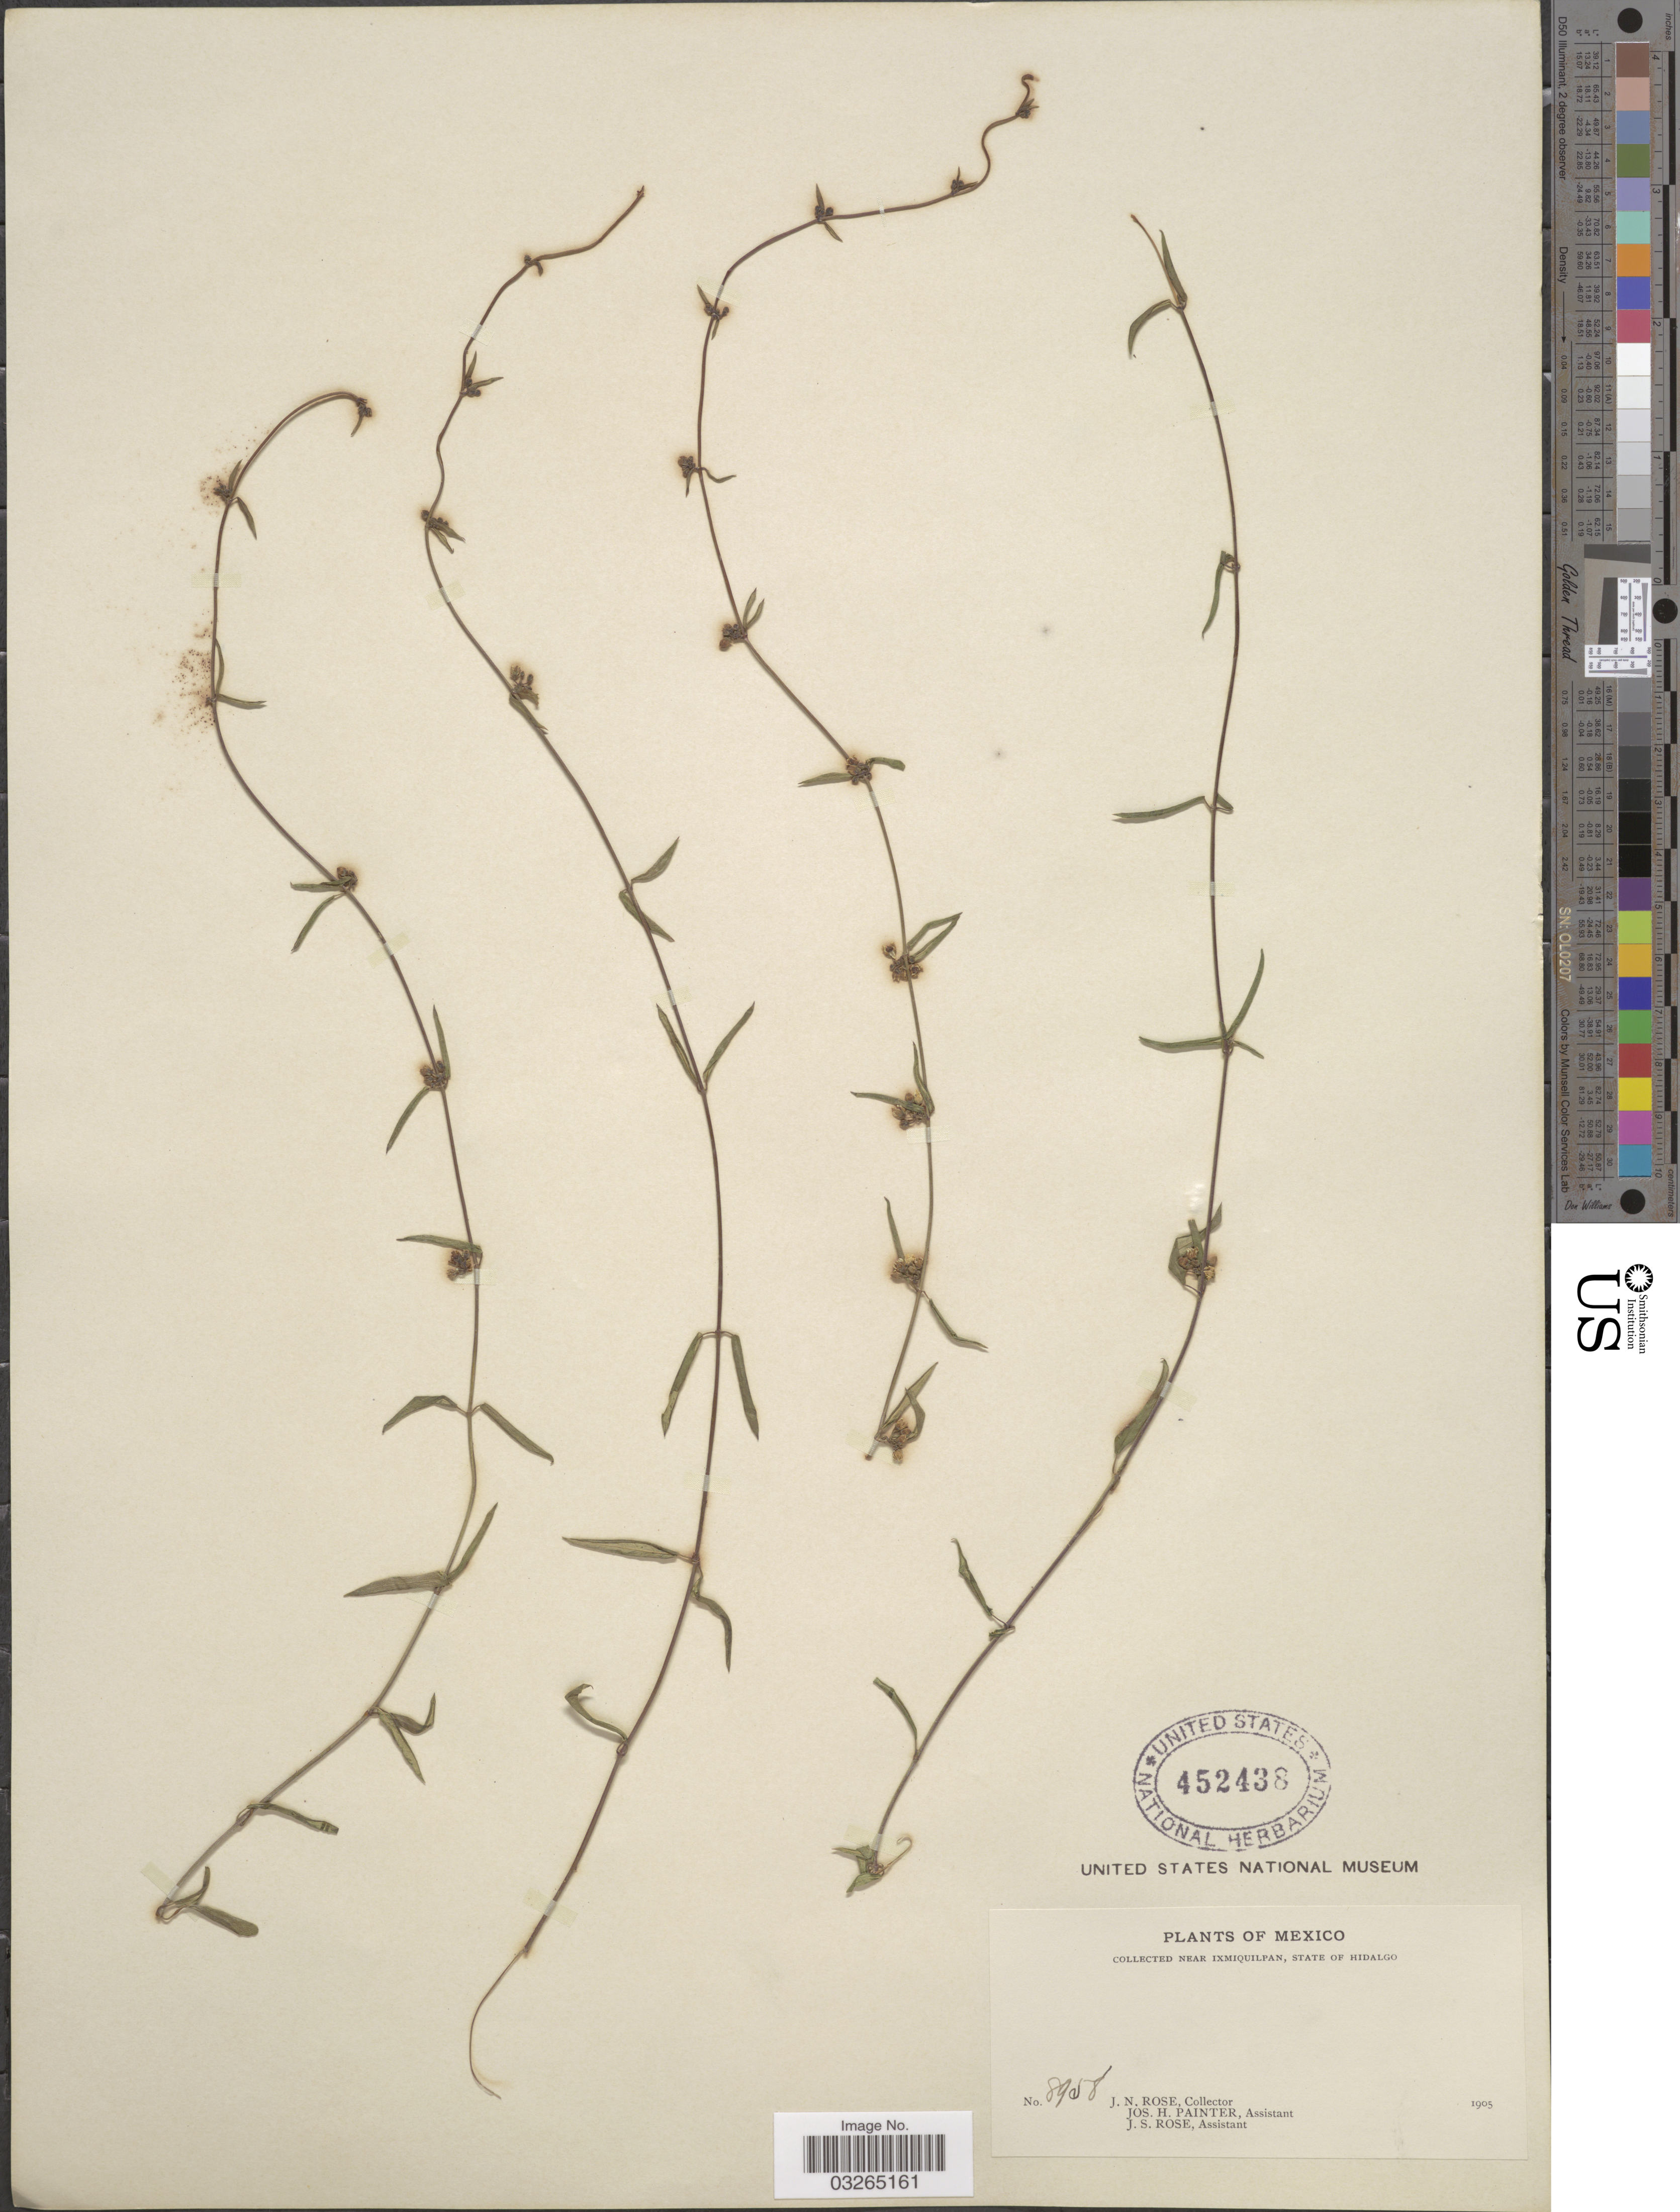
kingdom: Plantae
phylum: Tracheophyta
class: Magnoliopsida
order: Gentianales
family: Apocynaceae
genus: Vincetoxicum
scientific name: Vincetoxicum sp.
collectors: J. N. Rose, J. H. Painter & J. S. Rose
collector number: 8958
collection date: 1905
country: Mexico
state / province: Hidalgo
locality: Near Ixmiquilpan.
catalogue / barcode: US 452438